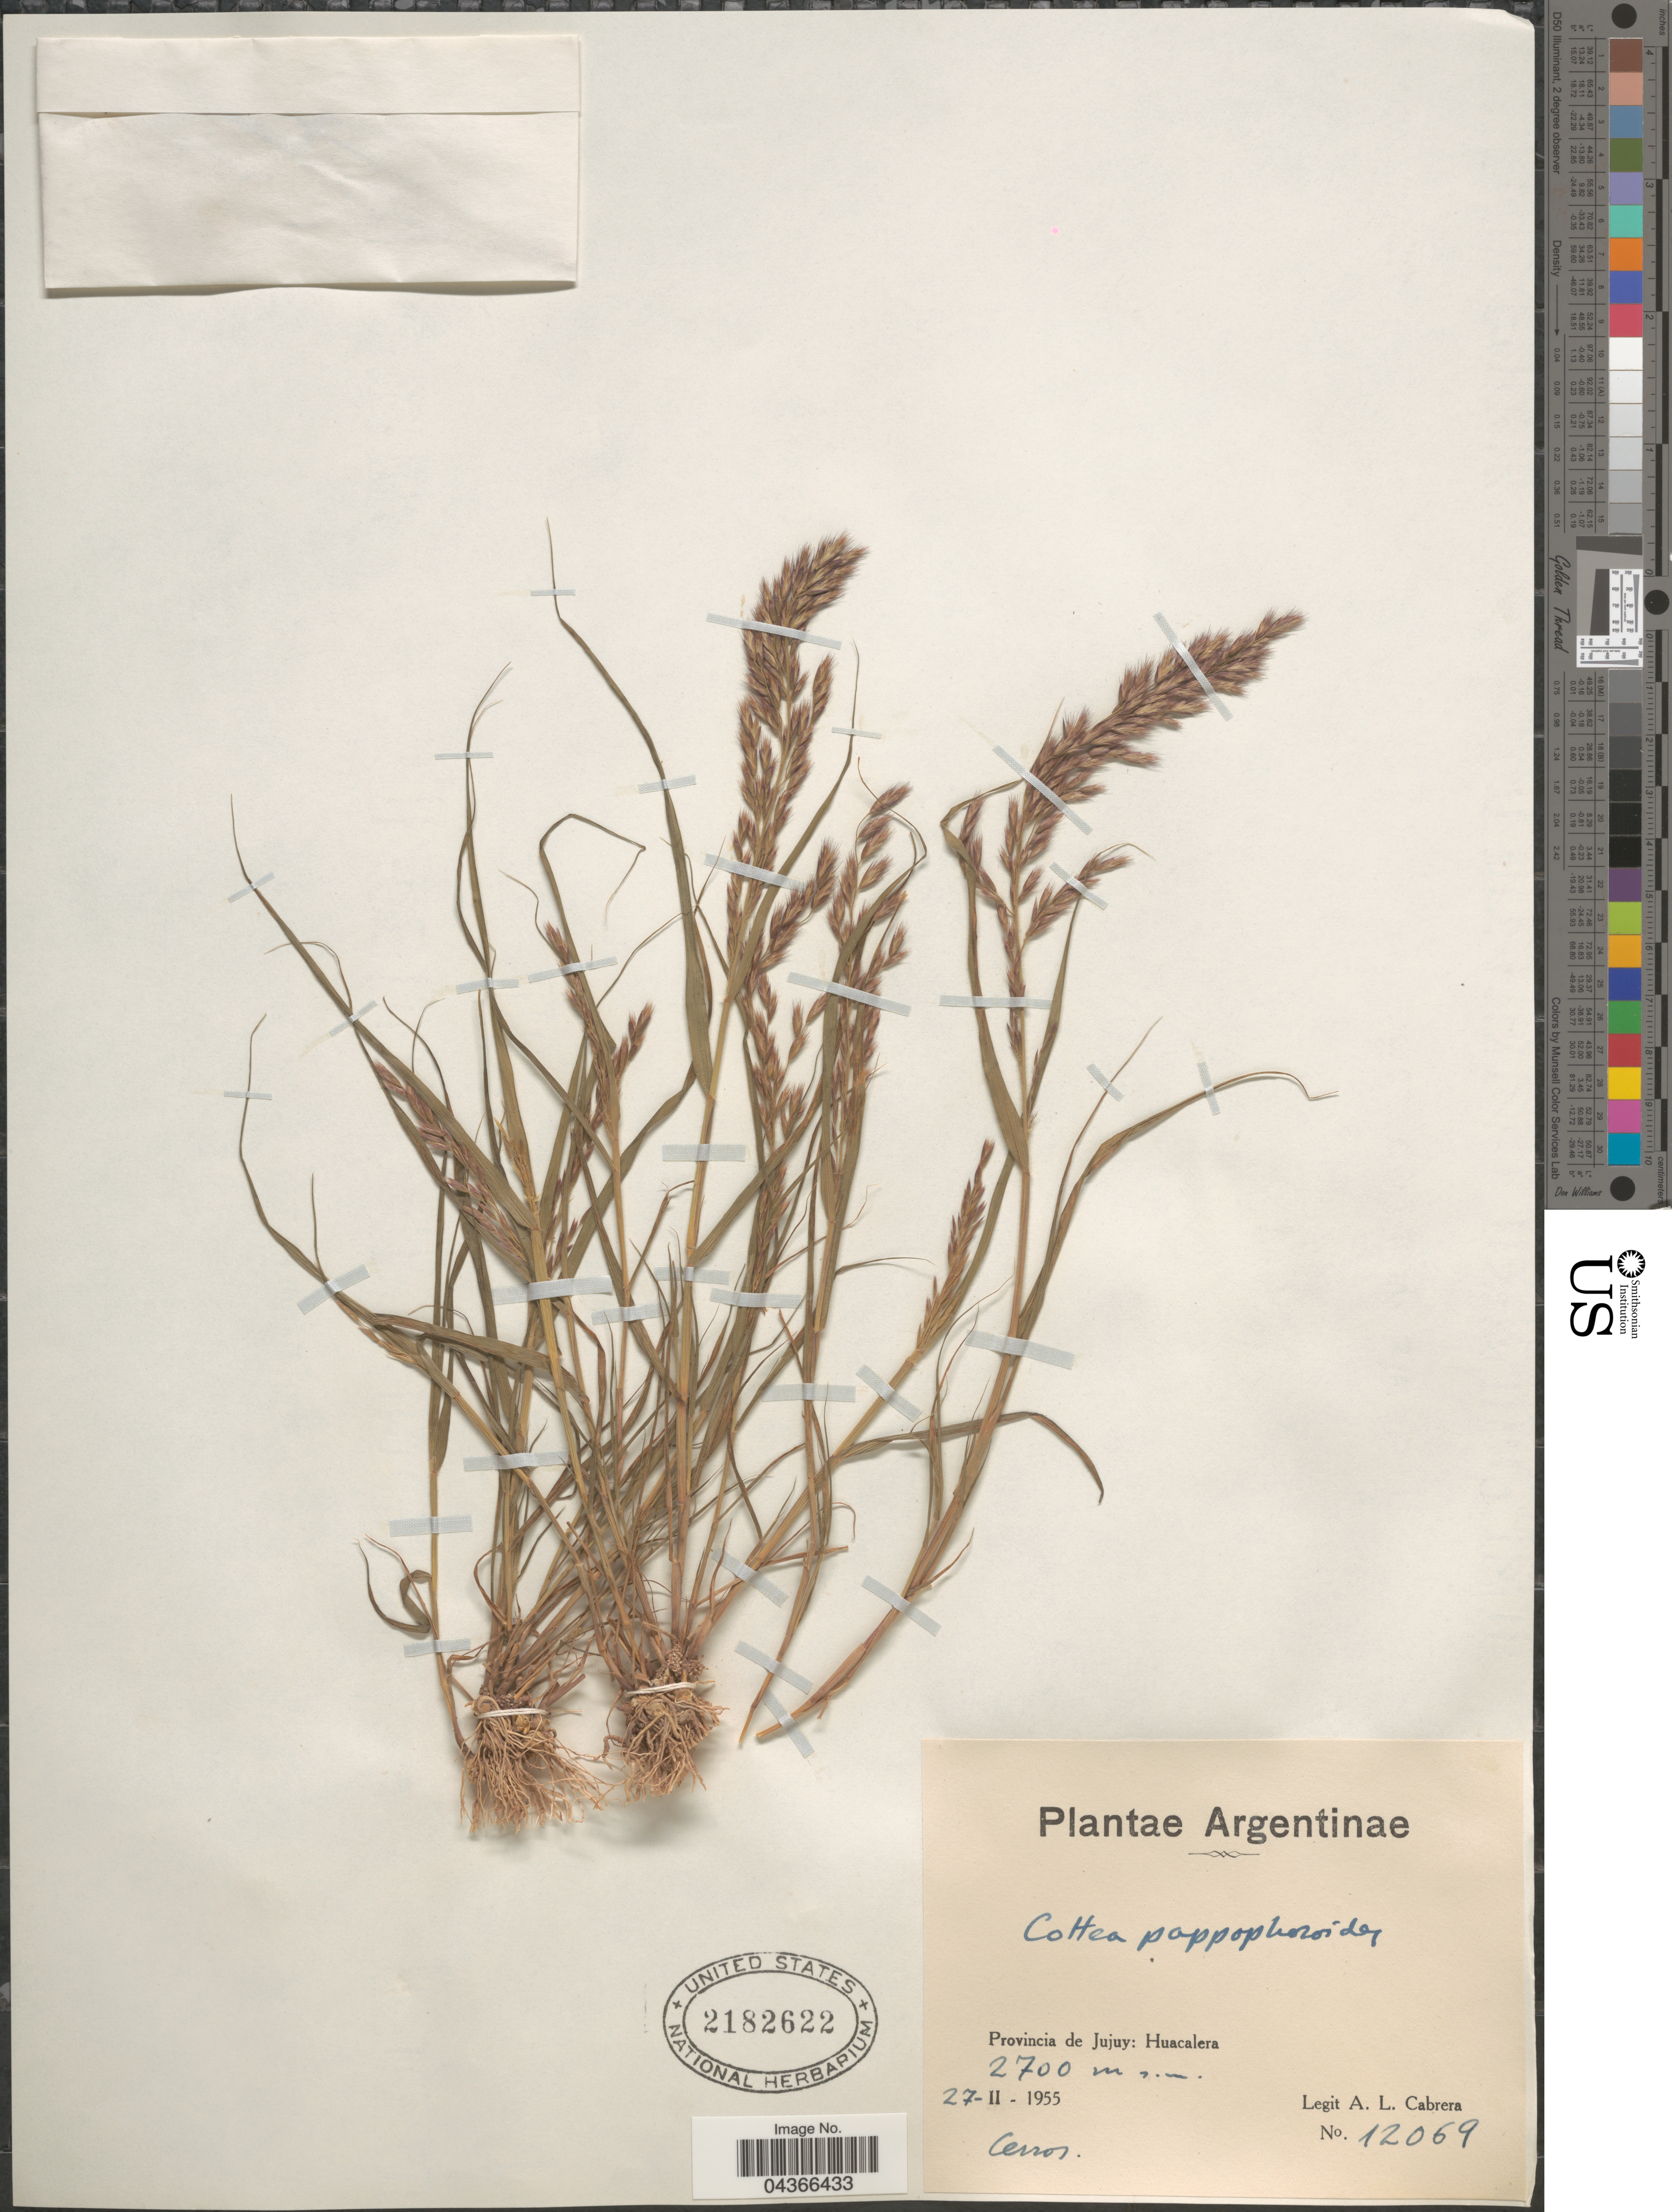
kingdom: Plantae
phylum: Tracheophyta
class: Liliopsida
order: Poales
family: Poaceae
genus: Cottea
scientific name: Cottea pappophoroides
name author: Kunth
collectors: A. L. Cabrera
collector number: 12069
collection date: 1955-02-27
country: Argentina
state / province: Jujuy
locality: Huacalera.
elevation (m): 2700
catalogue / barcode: US 2182622